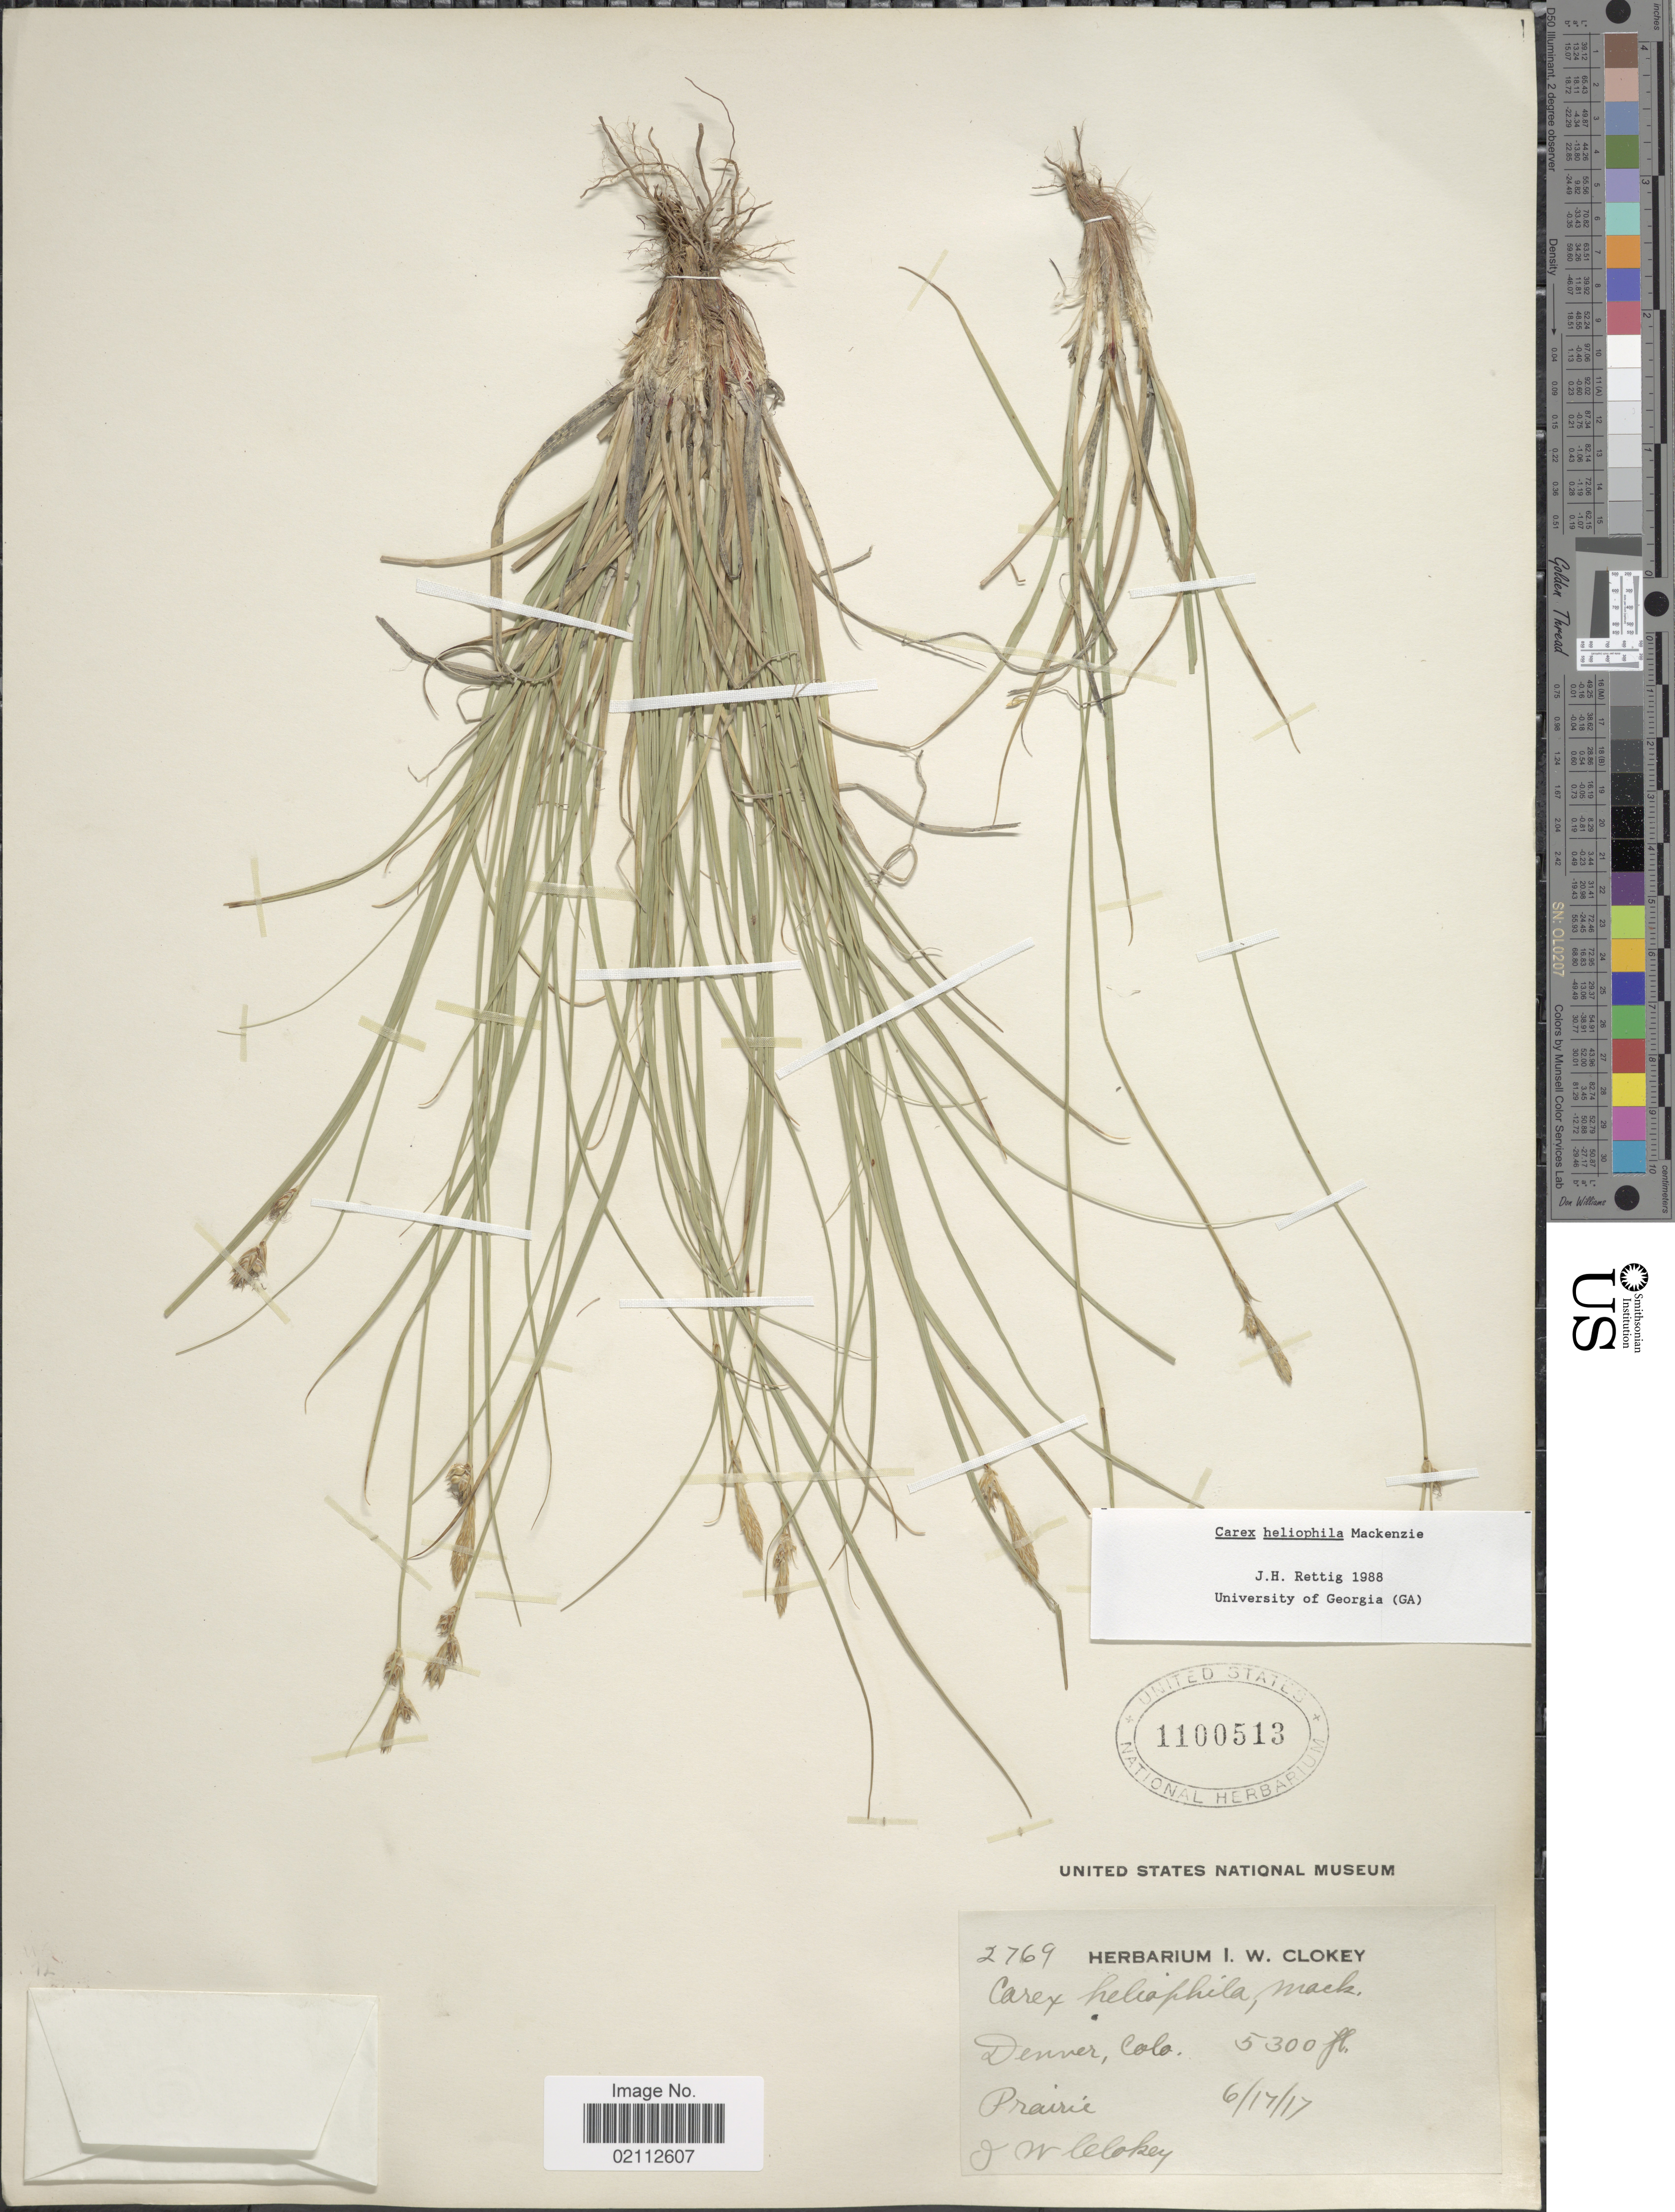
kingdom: Plantae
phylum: Tracheophyta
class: Liliopsida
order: Poales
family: Cyperaceae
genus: Carex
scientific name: Carex heliophila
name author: Mack.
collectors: I. W. Clokey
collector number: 2769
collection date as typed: Transcribed d/m/y: 17/6/17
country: United States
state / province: Colorado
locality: Denver, Prairie.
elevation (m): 1615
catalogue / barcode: US 1100513